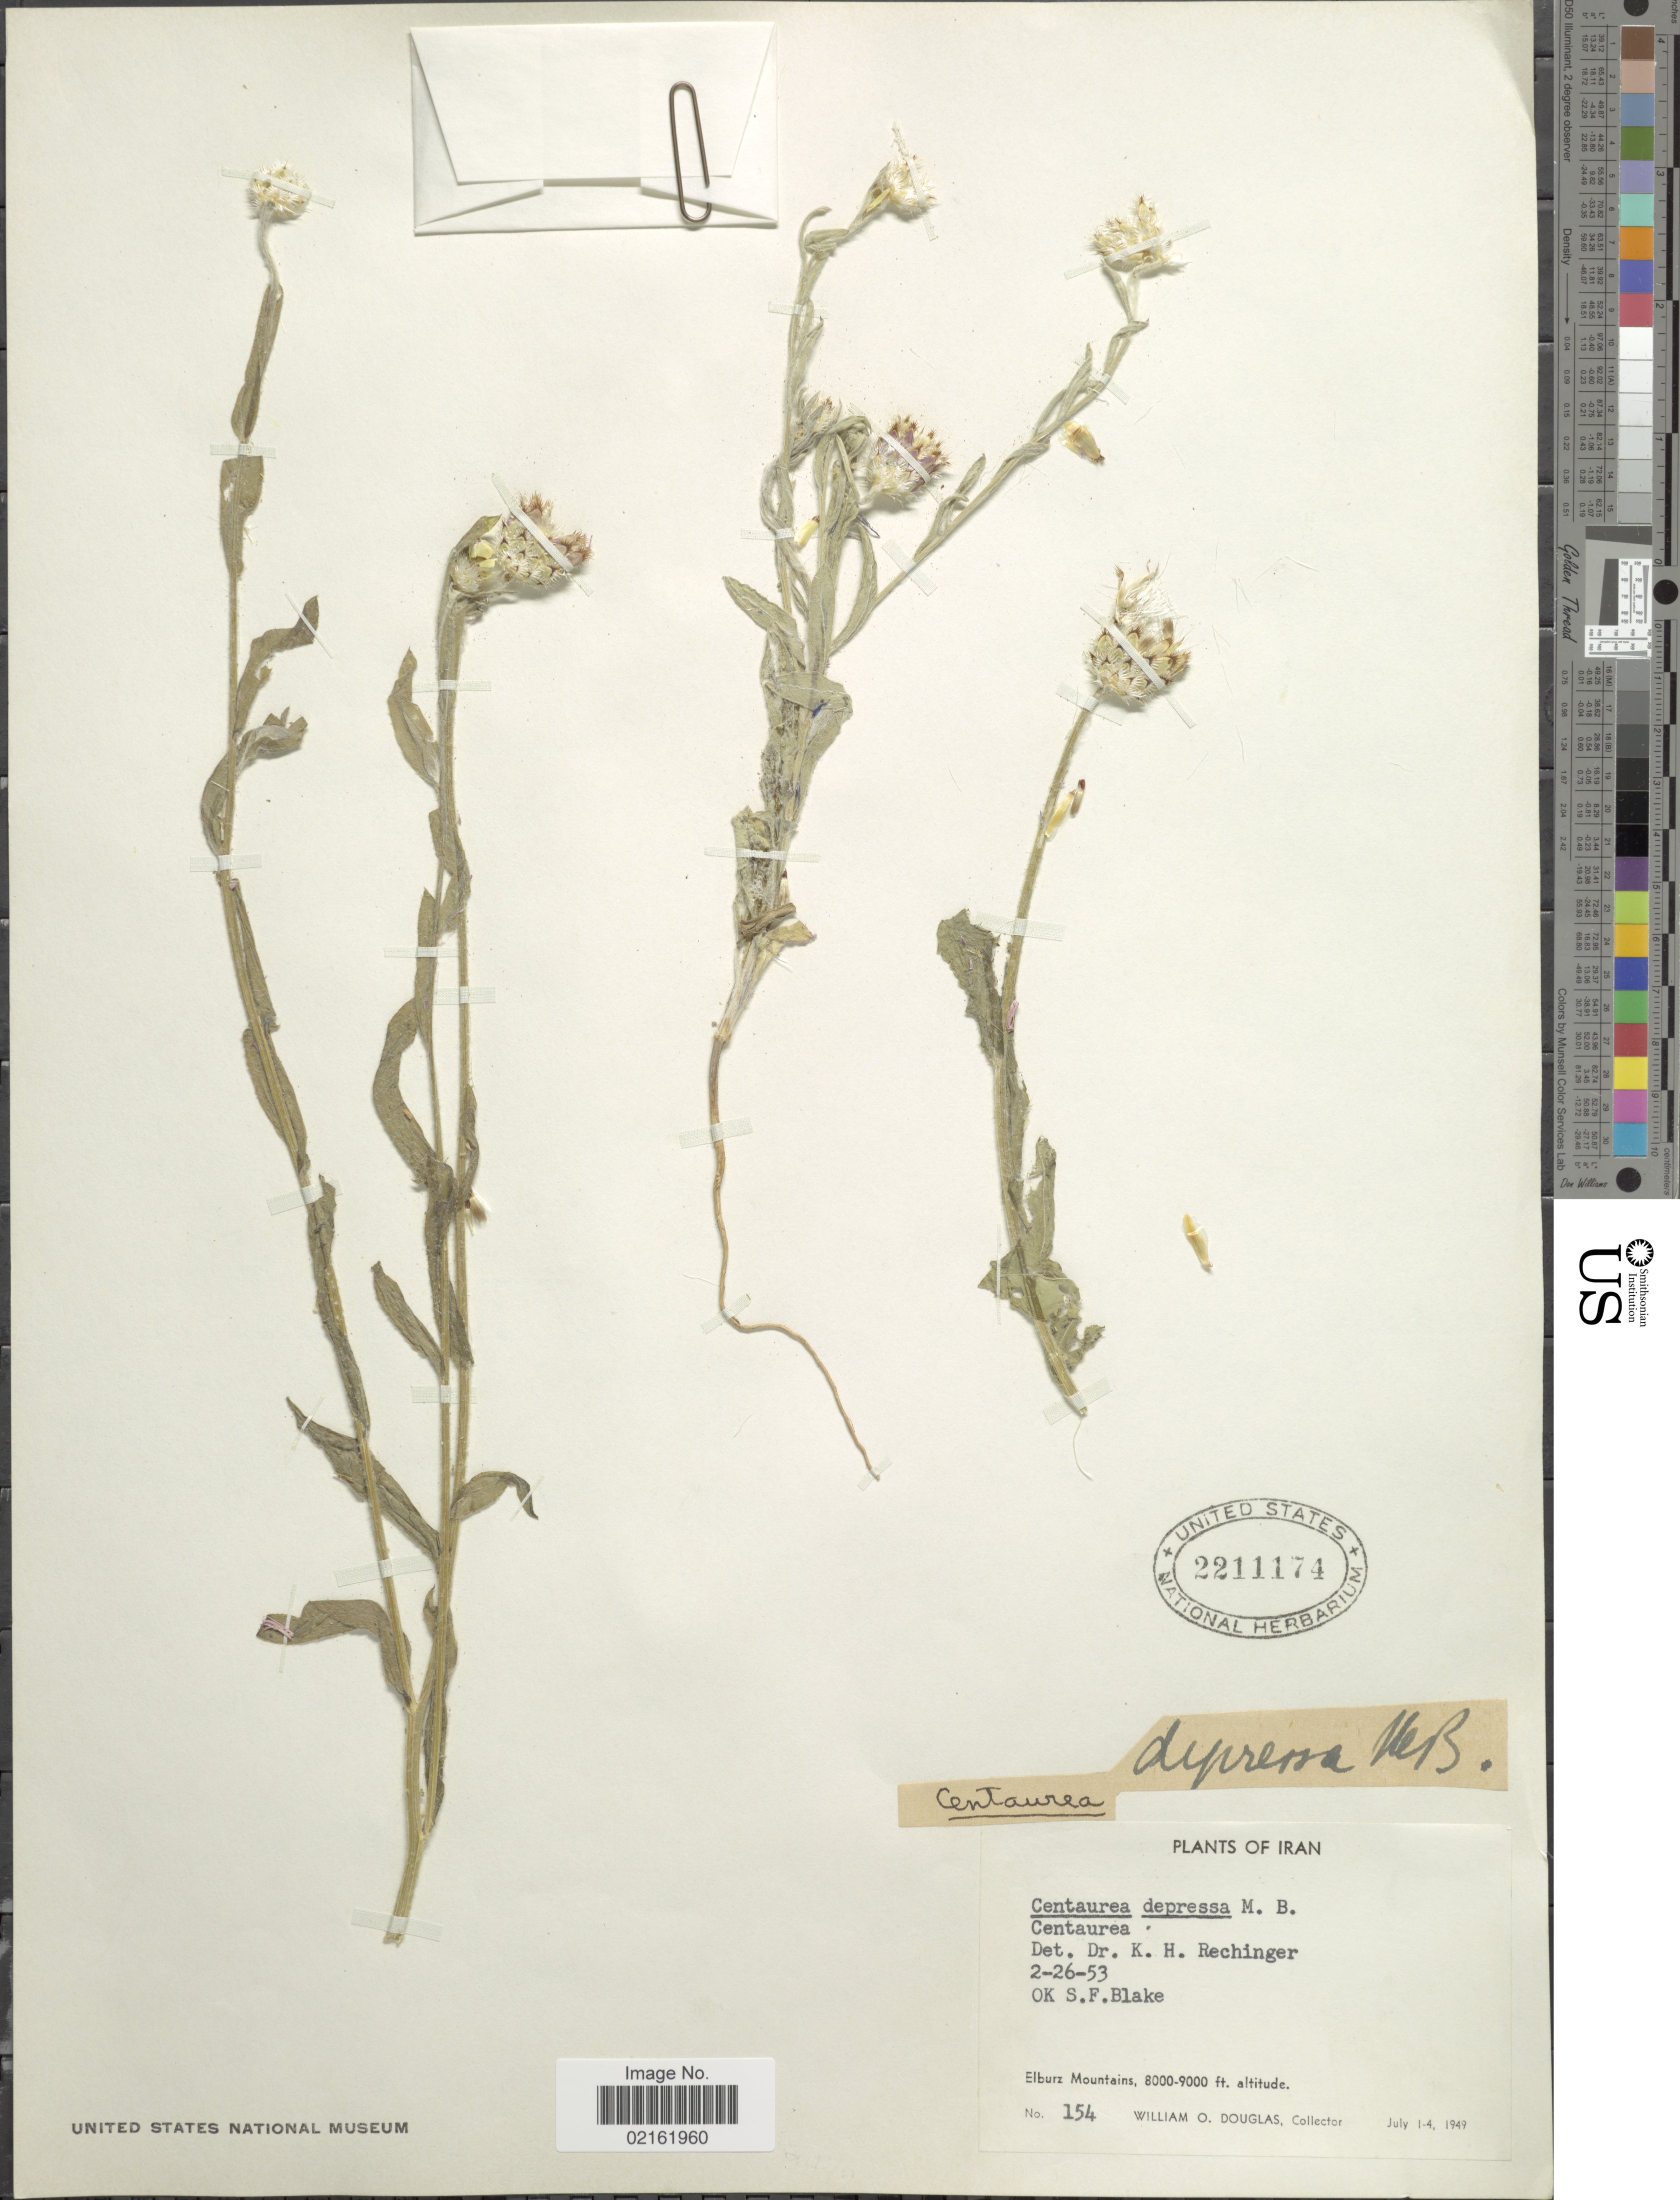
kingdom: Plantae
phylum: Tracheophyta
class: Magnoliopsida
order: Asterales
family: Asteraceae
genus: Centaurea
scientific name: Centaurea depressa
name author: M. Bieb.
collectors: W. Douglas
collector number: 154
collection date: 1949-07-01/1949-07-04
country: Iran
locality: Elburz Mountains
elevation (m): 2438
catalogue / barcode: US 2211174